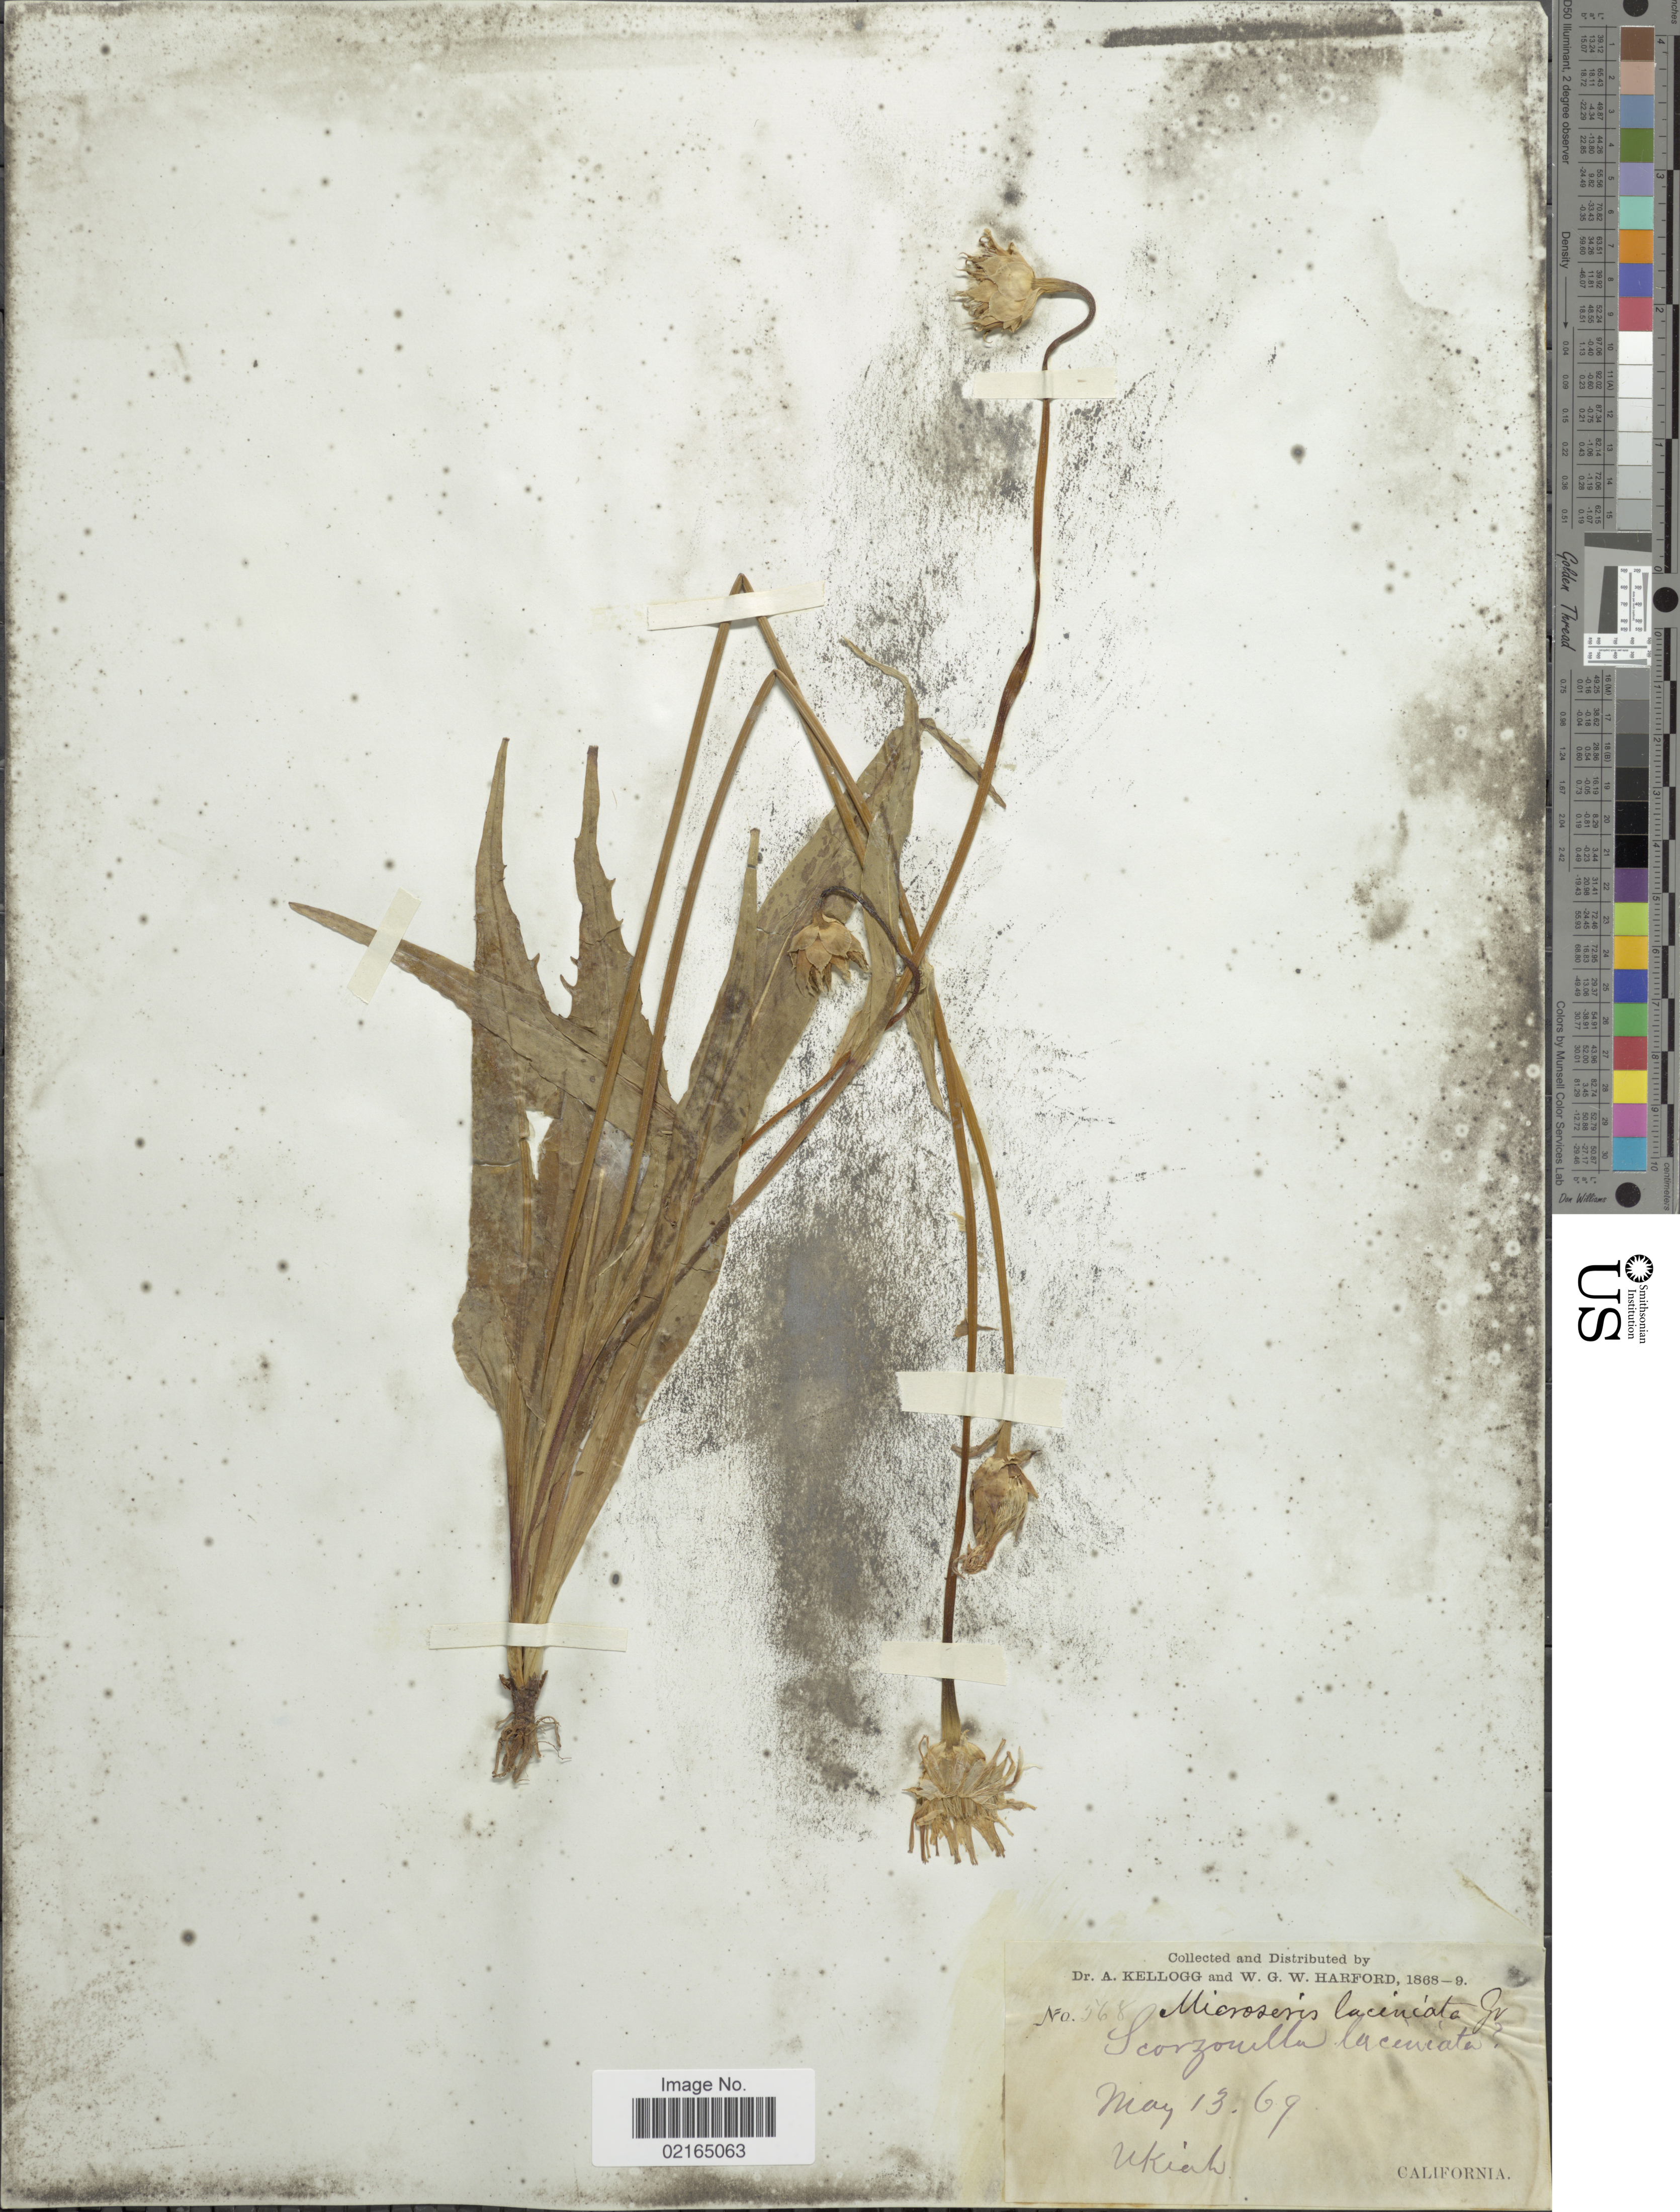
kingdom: Plantae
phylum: Tracheophyta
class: Magnoliopsida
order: Asterales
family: Asteraceae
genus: Microseris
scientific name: Microseris laciniata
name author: (Hook.) Sch. Bip.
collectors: A. Kellogg & W. G. W. Harford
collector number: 568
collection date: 1868/1869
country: United States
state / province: California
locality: Ukiah.